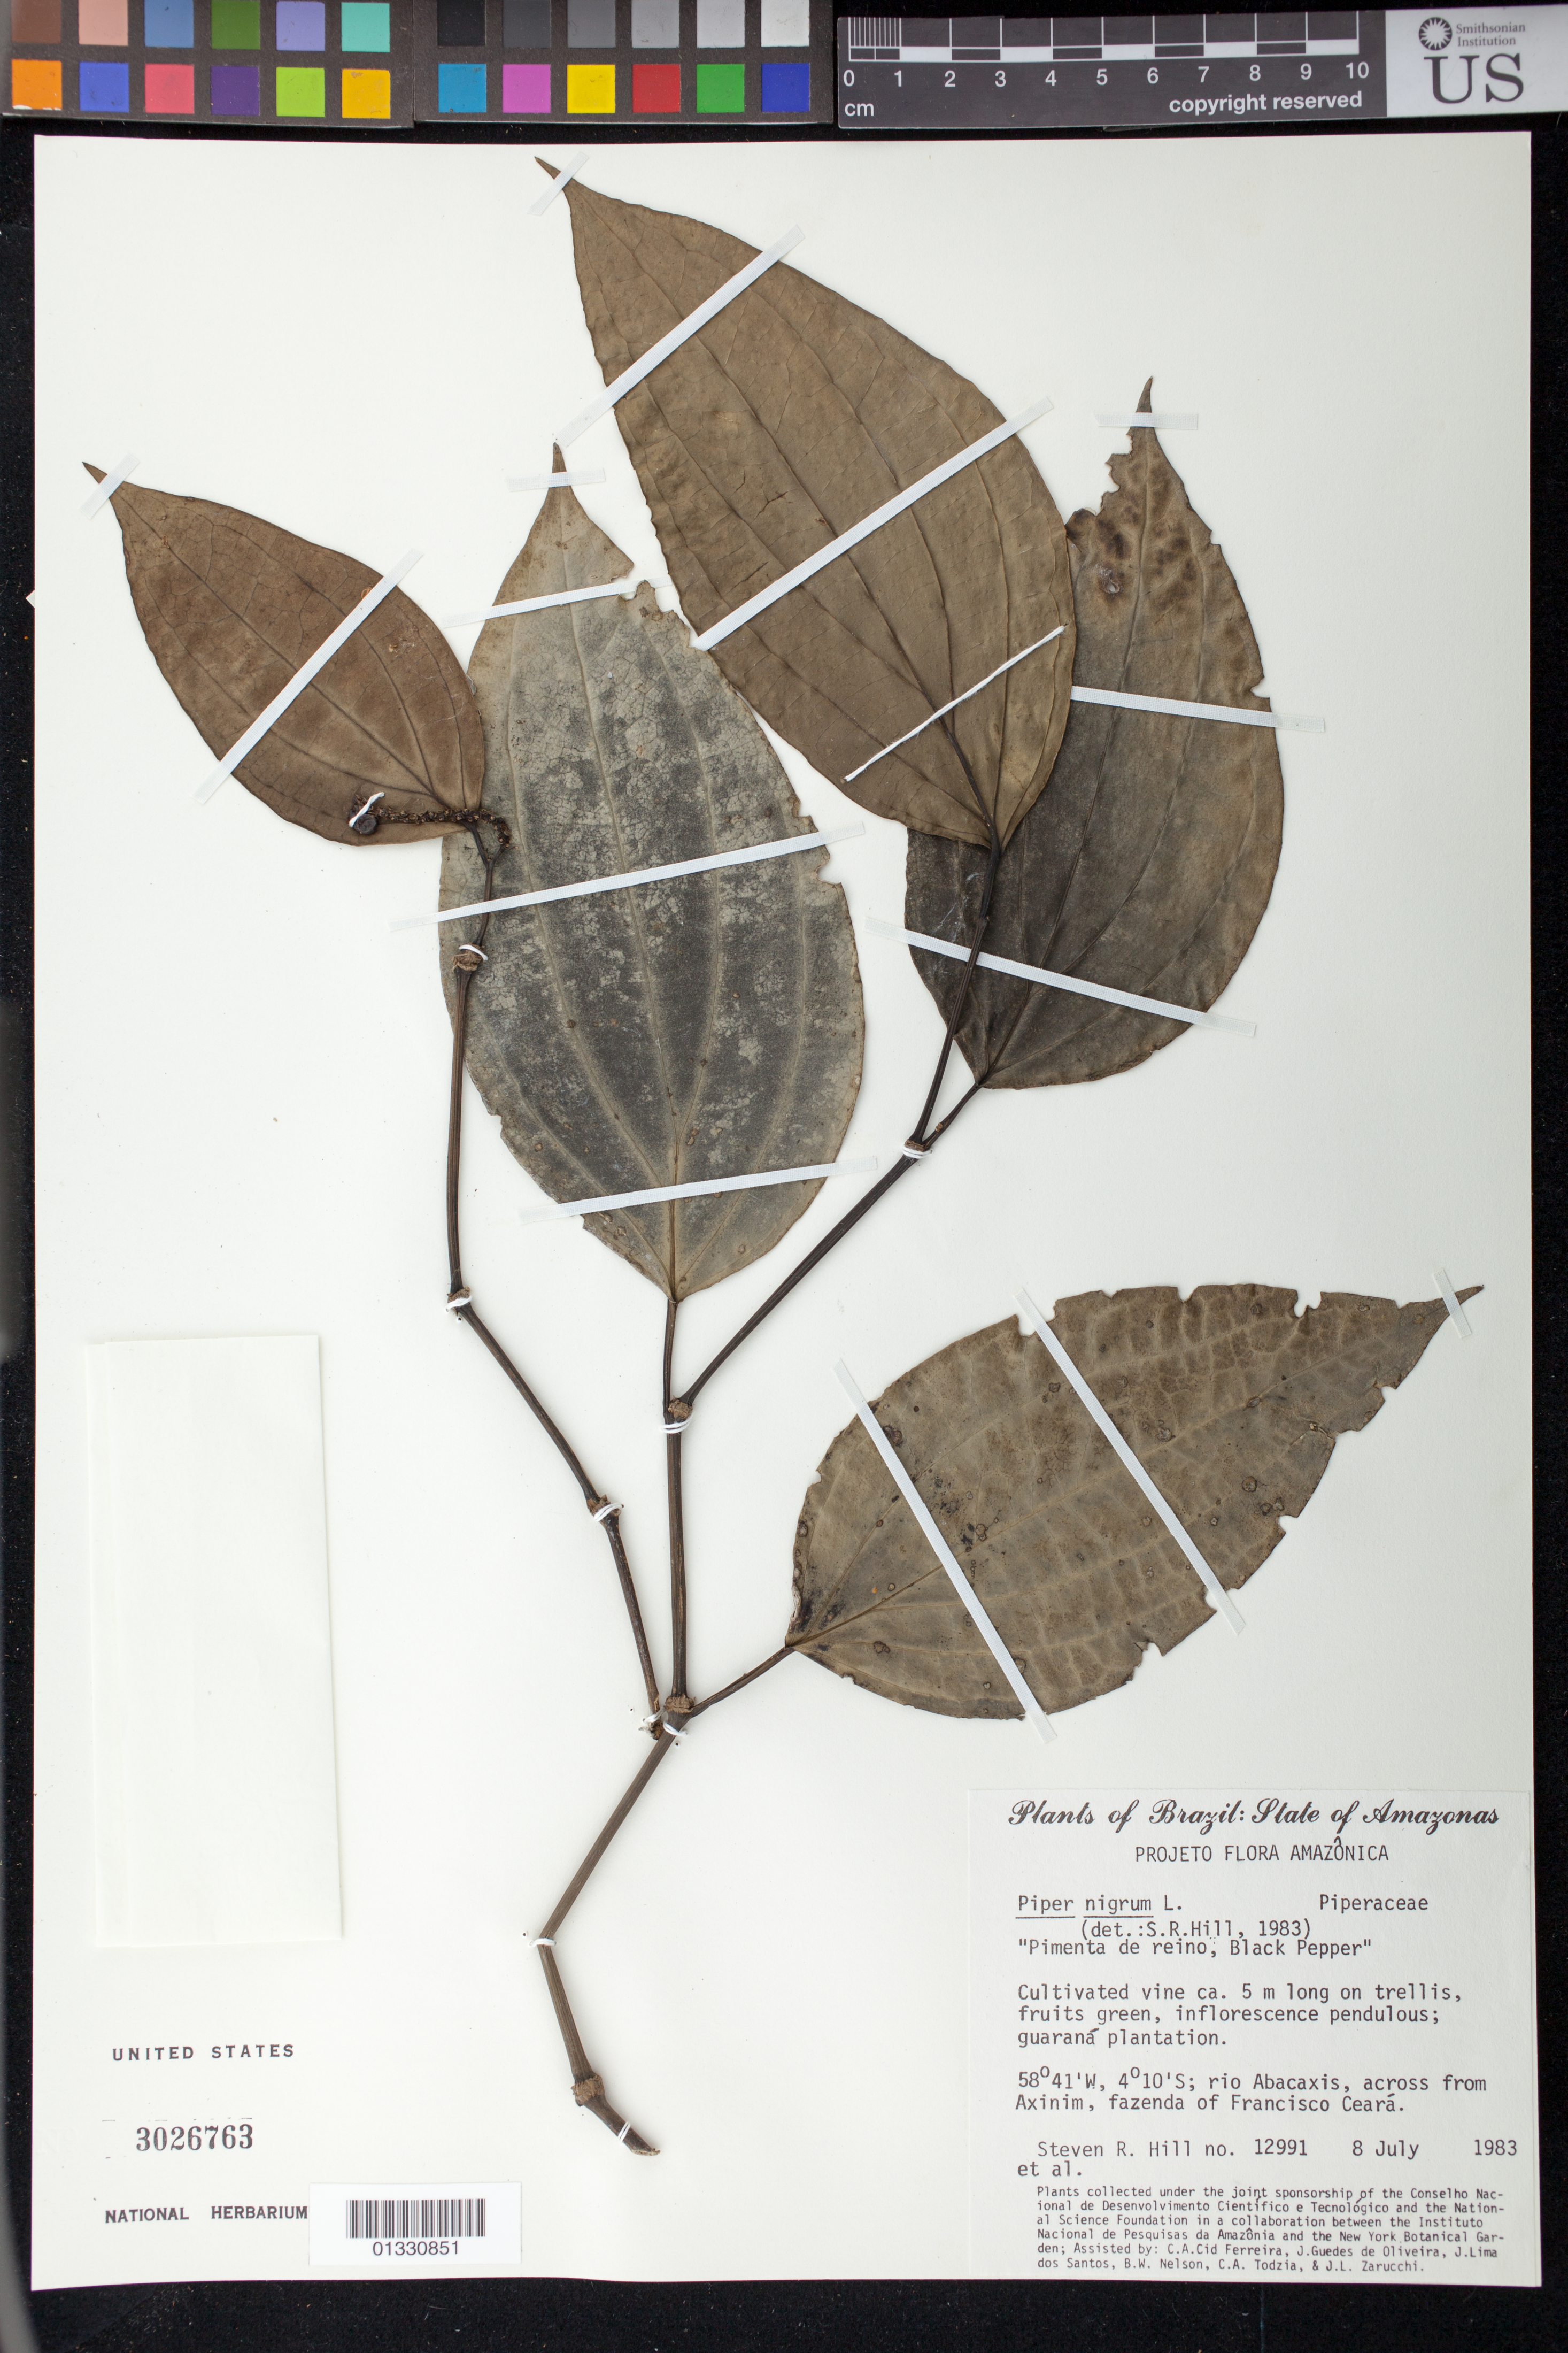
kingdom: Plantae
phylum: Tracheophyta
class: Magnoliopsida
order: Piperales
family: Piperaceae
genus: Piper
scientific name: Piper nigrum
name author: L.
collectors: S. R. Hill et al.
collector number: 12991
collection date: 1983-07-08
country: Brazil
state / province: Amazonas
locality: Cultivated vine ca. 5m long on trellis. Rio Abacaxis, across from Axinim, fazenda of Francisco Ceará.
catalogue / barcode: US 3026763